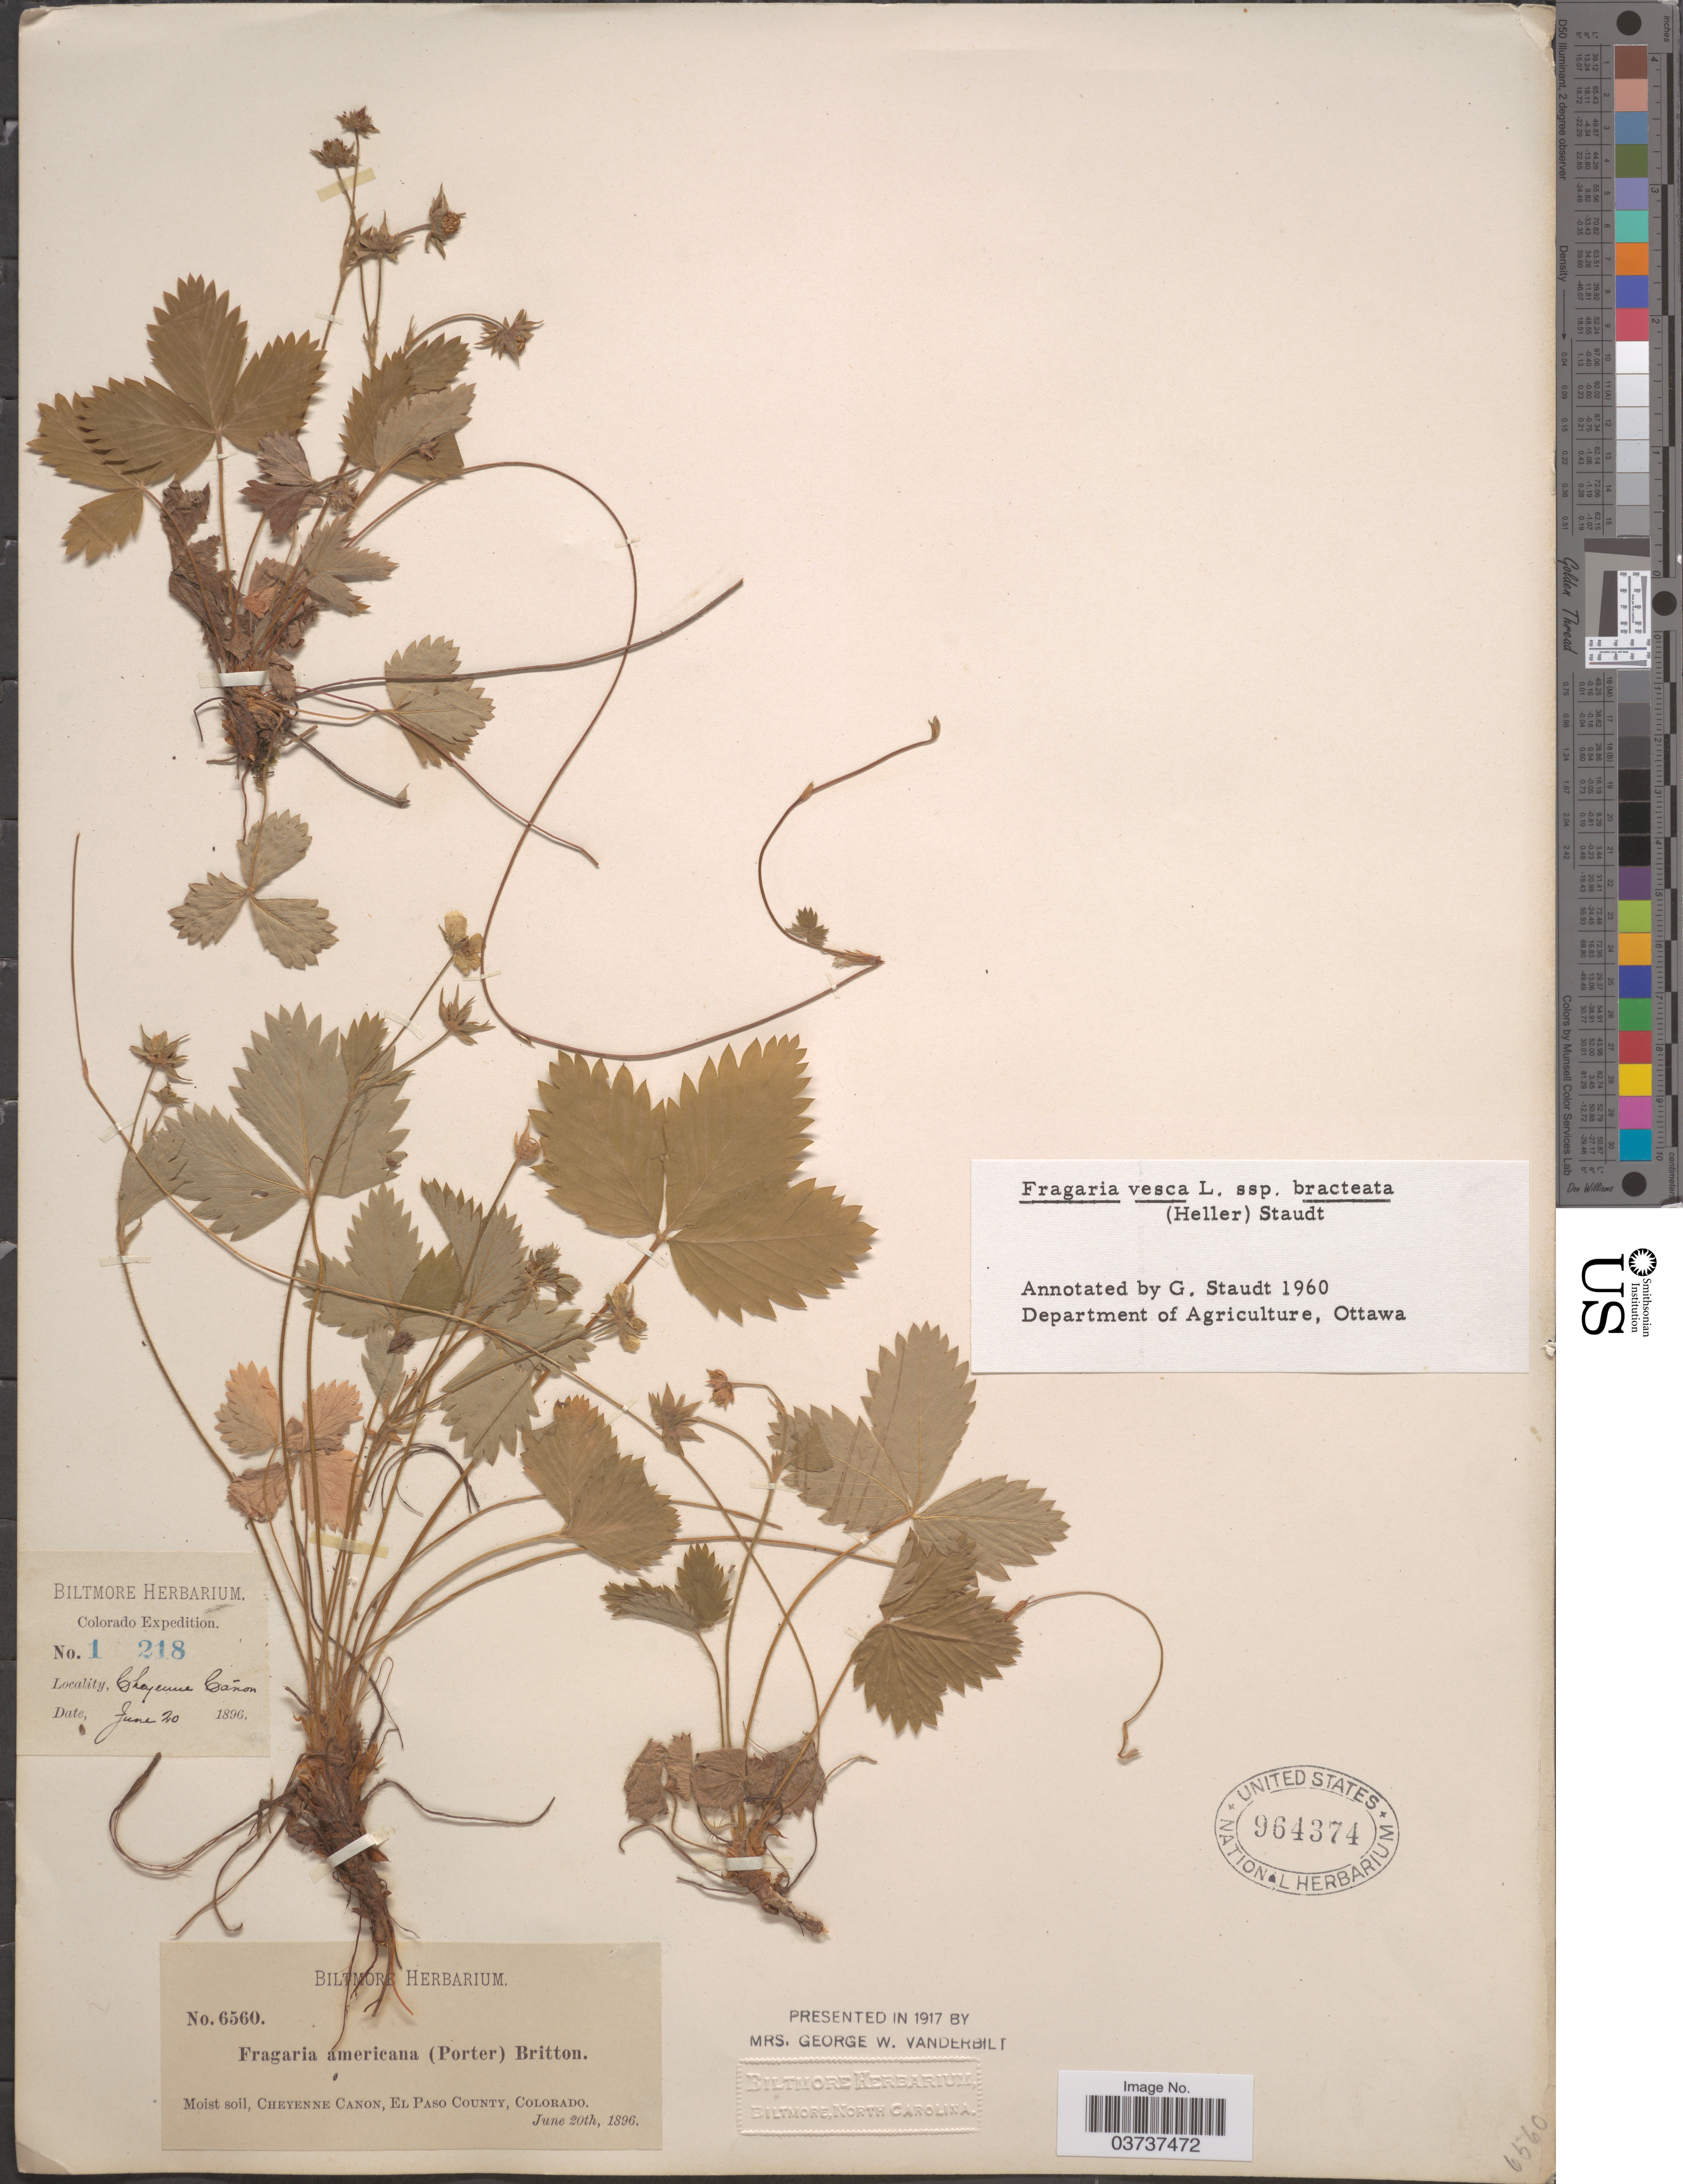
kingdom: Plantae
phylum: Tracheophyta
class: Magnoliopsida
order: Rosales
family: Rosaceae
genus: Fragaria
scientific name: Fragaria vesca subsp. bracteata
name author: L.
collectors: ex herb. Biltmore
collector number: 1218/6560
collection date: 1896-06-20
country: United States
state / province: Colorado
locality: Cheyenne Canon, El Paso County.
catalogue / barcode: US 964374